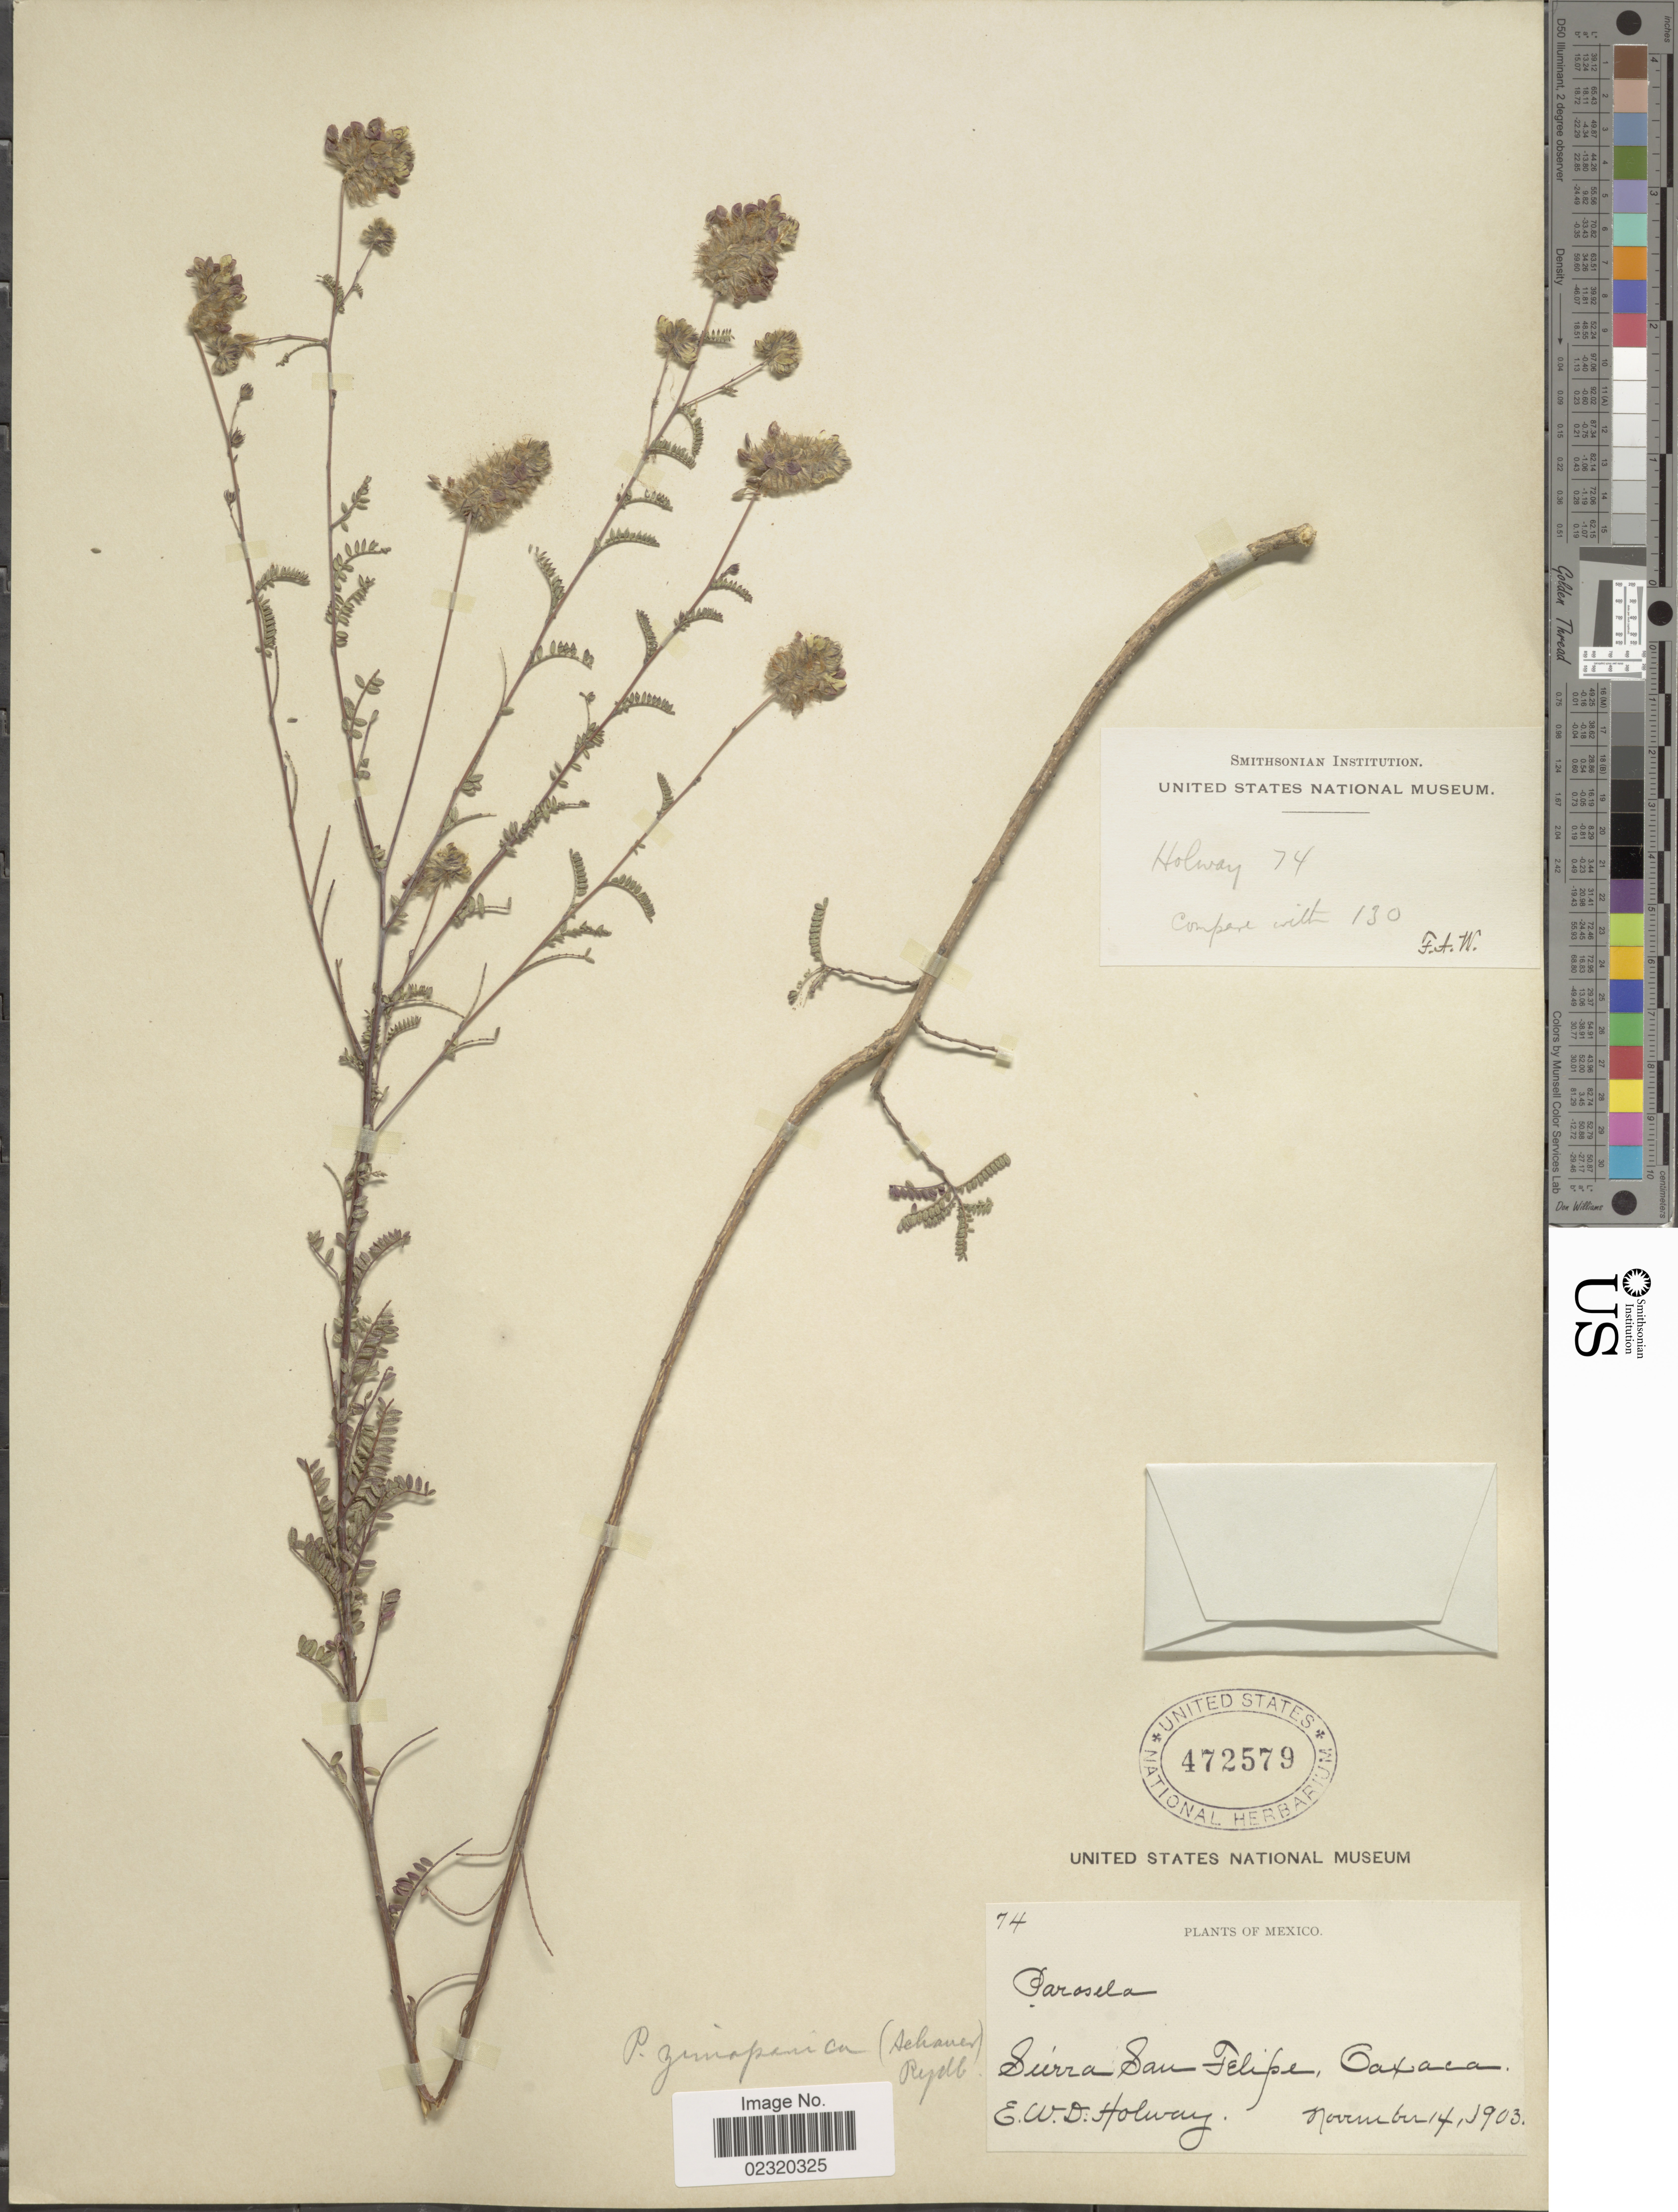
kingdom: Plantae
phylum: Tracheophyta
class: Magnoliopsida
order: Fabales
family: Fabaceae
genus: Dalea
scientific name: Dalea zimapanica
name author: S. Schauer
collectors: E. W. D. Holway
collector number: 74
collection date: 1903-11-14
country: Mexico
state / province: Oaxaca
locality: Sierra San Felipe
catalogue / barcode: US 472579